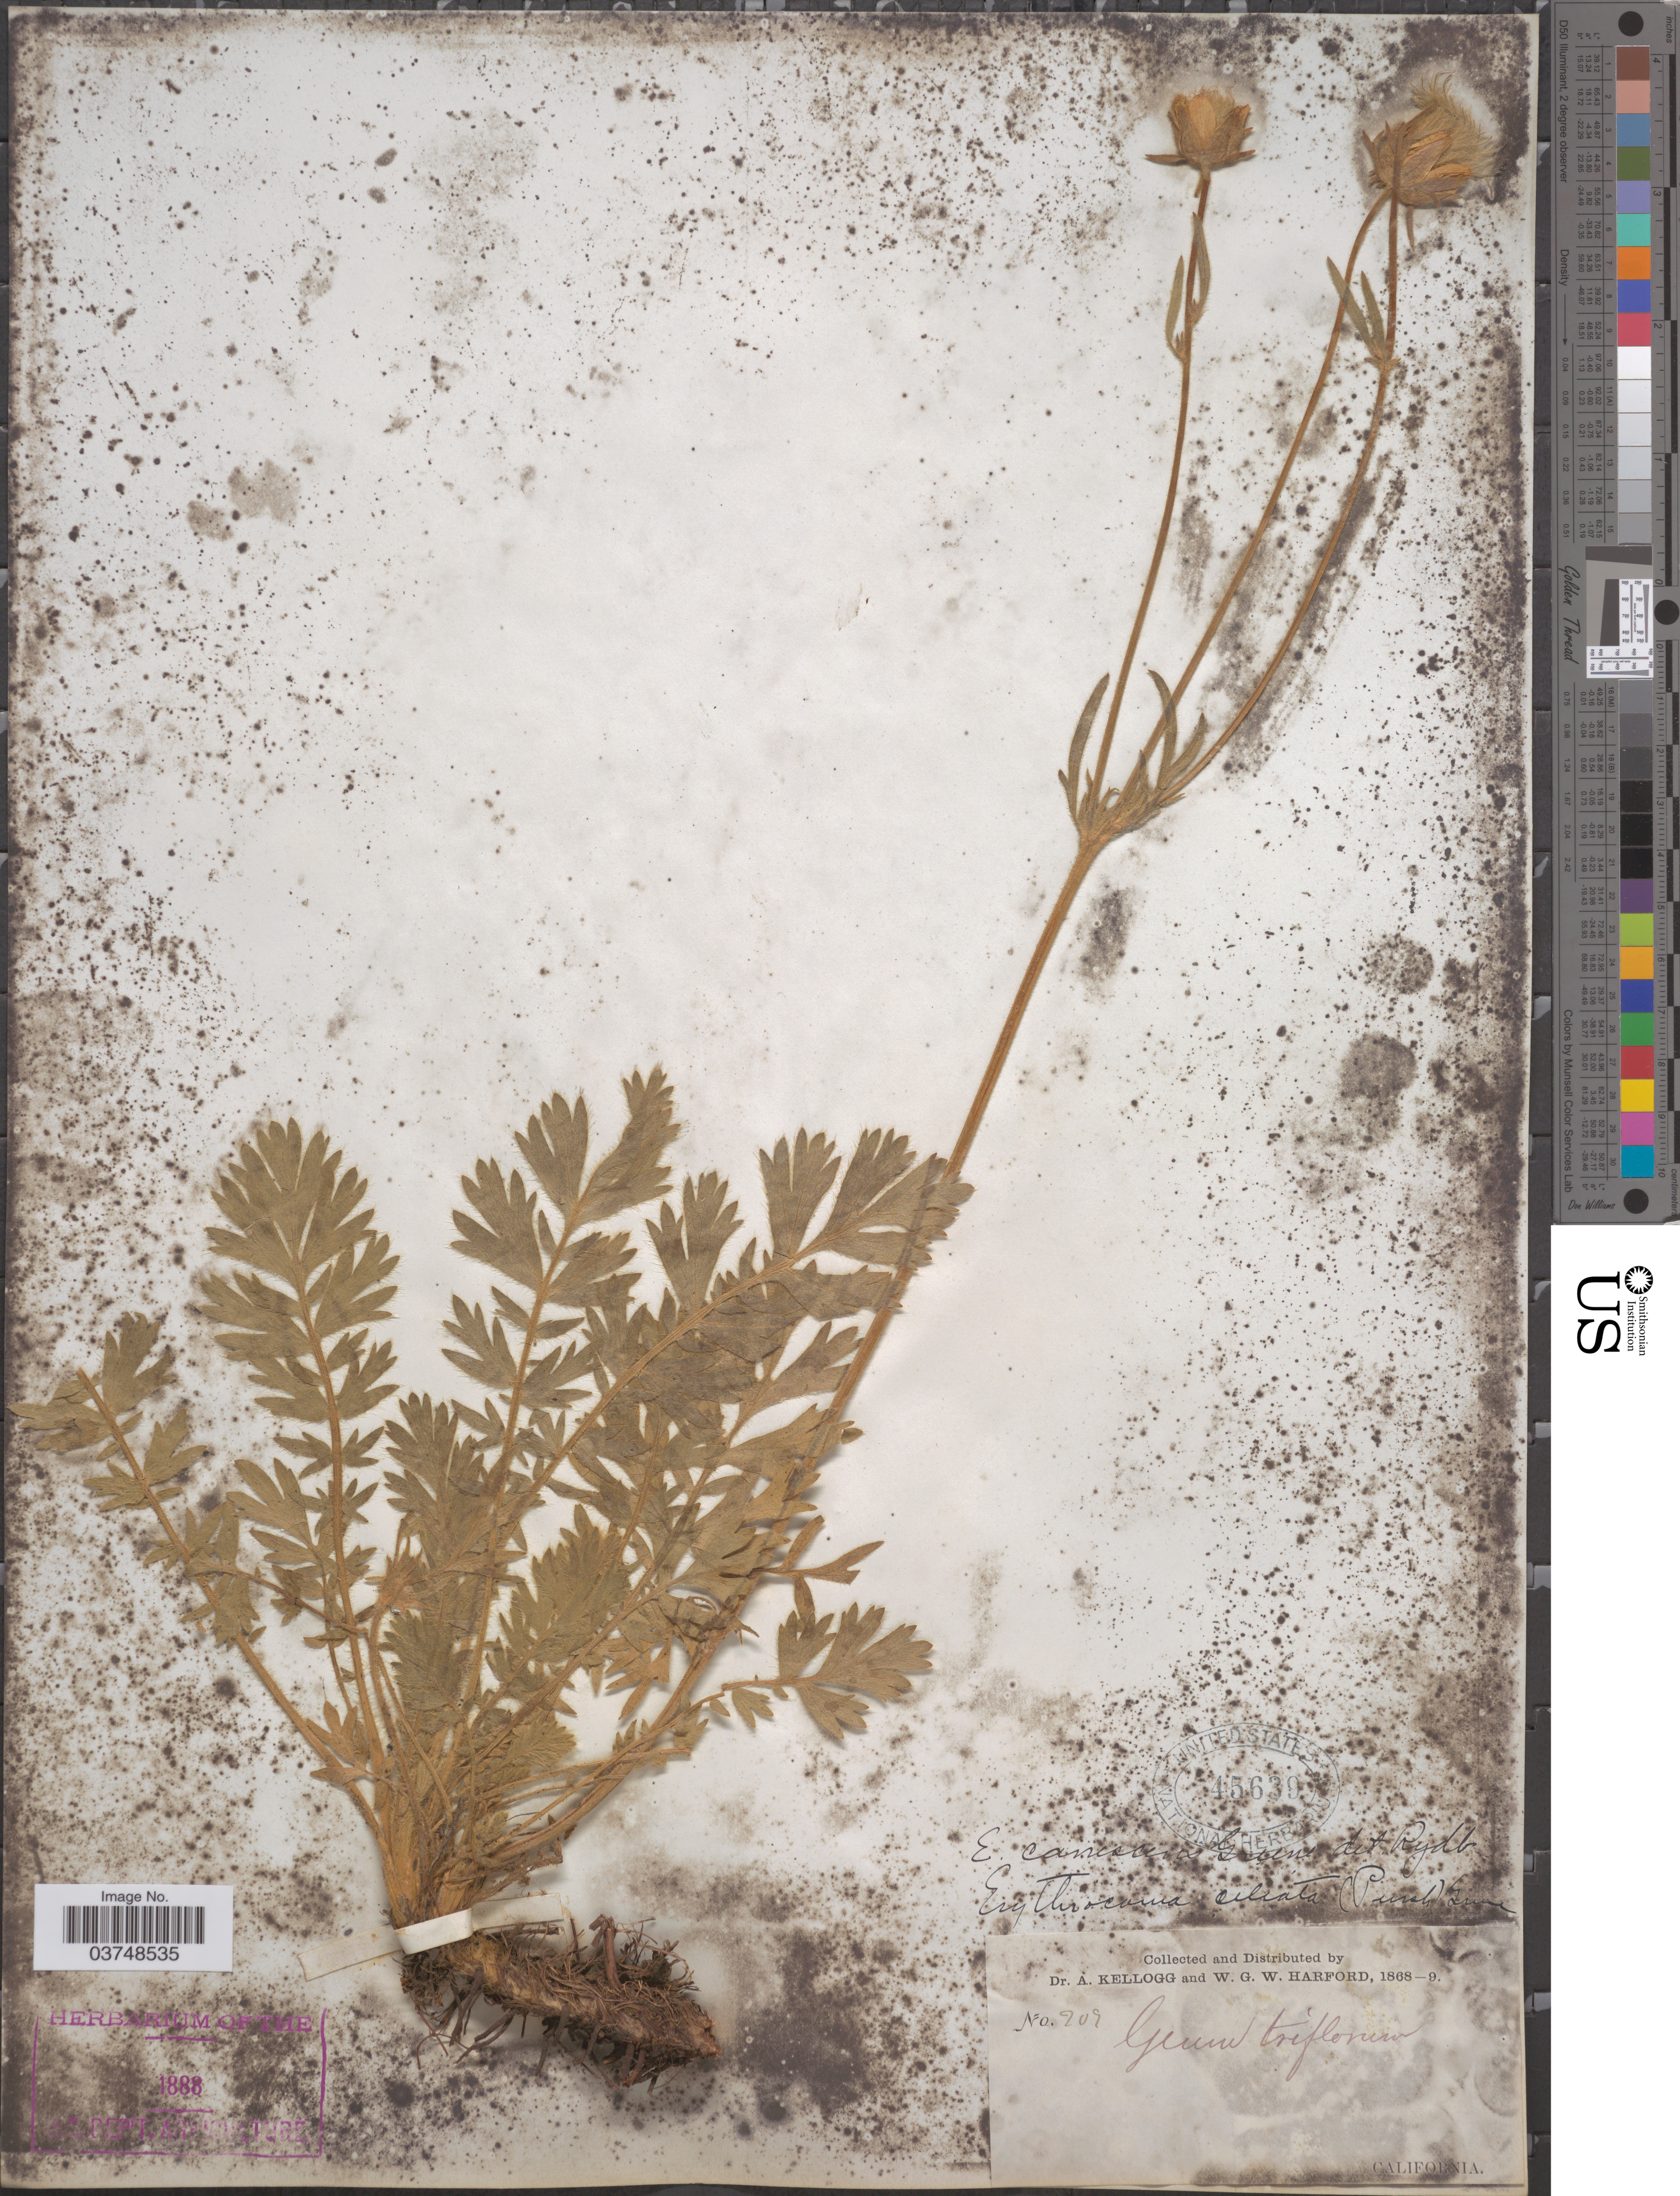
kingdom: Plantae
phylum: Tracheophyta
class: Magnoliopsida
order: Rosales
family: Rosaceae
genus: Geum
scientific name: Geum triflorum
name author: Pursh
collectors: A. Kellog & W. G. W. Harford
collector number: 209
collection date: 1868/1869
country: United States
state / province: California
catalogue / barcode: US 45639